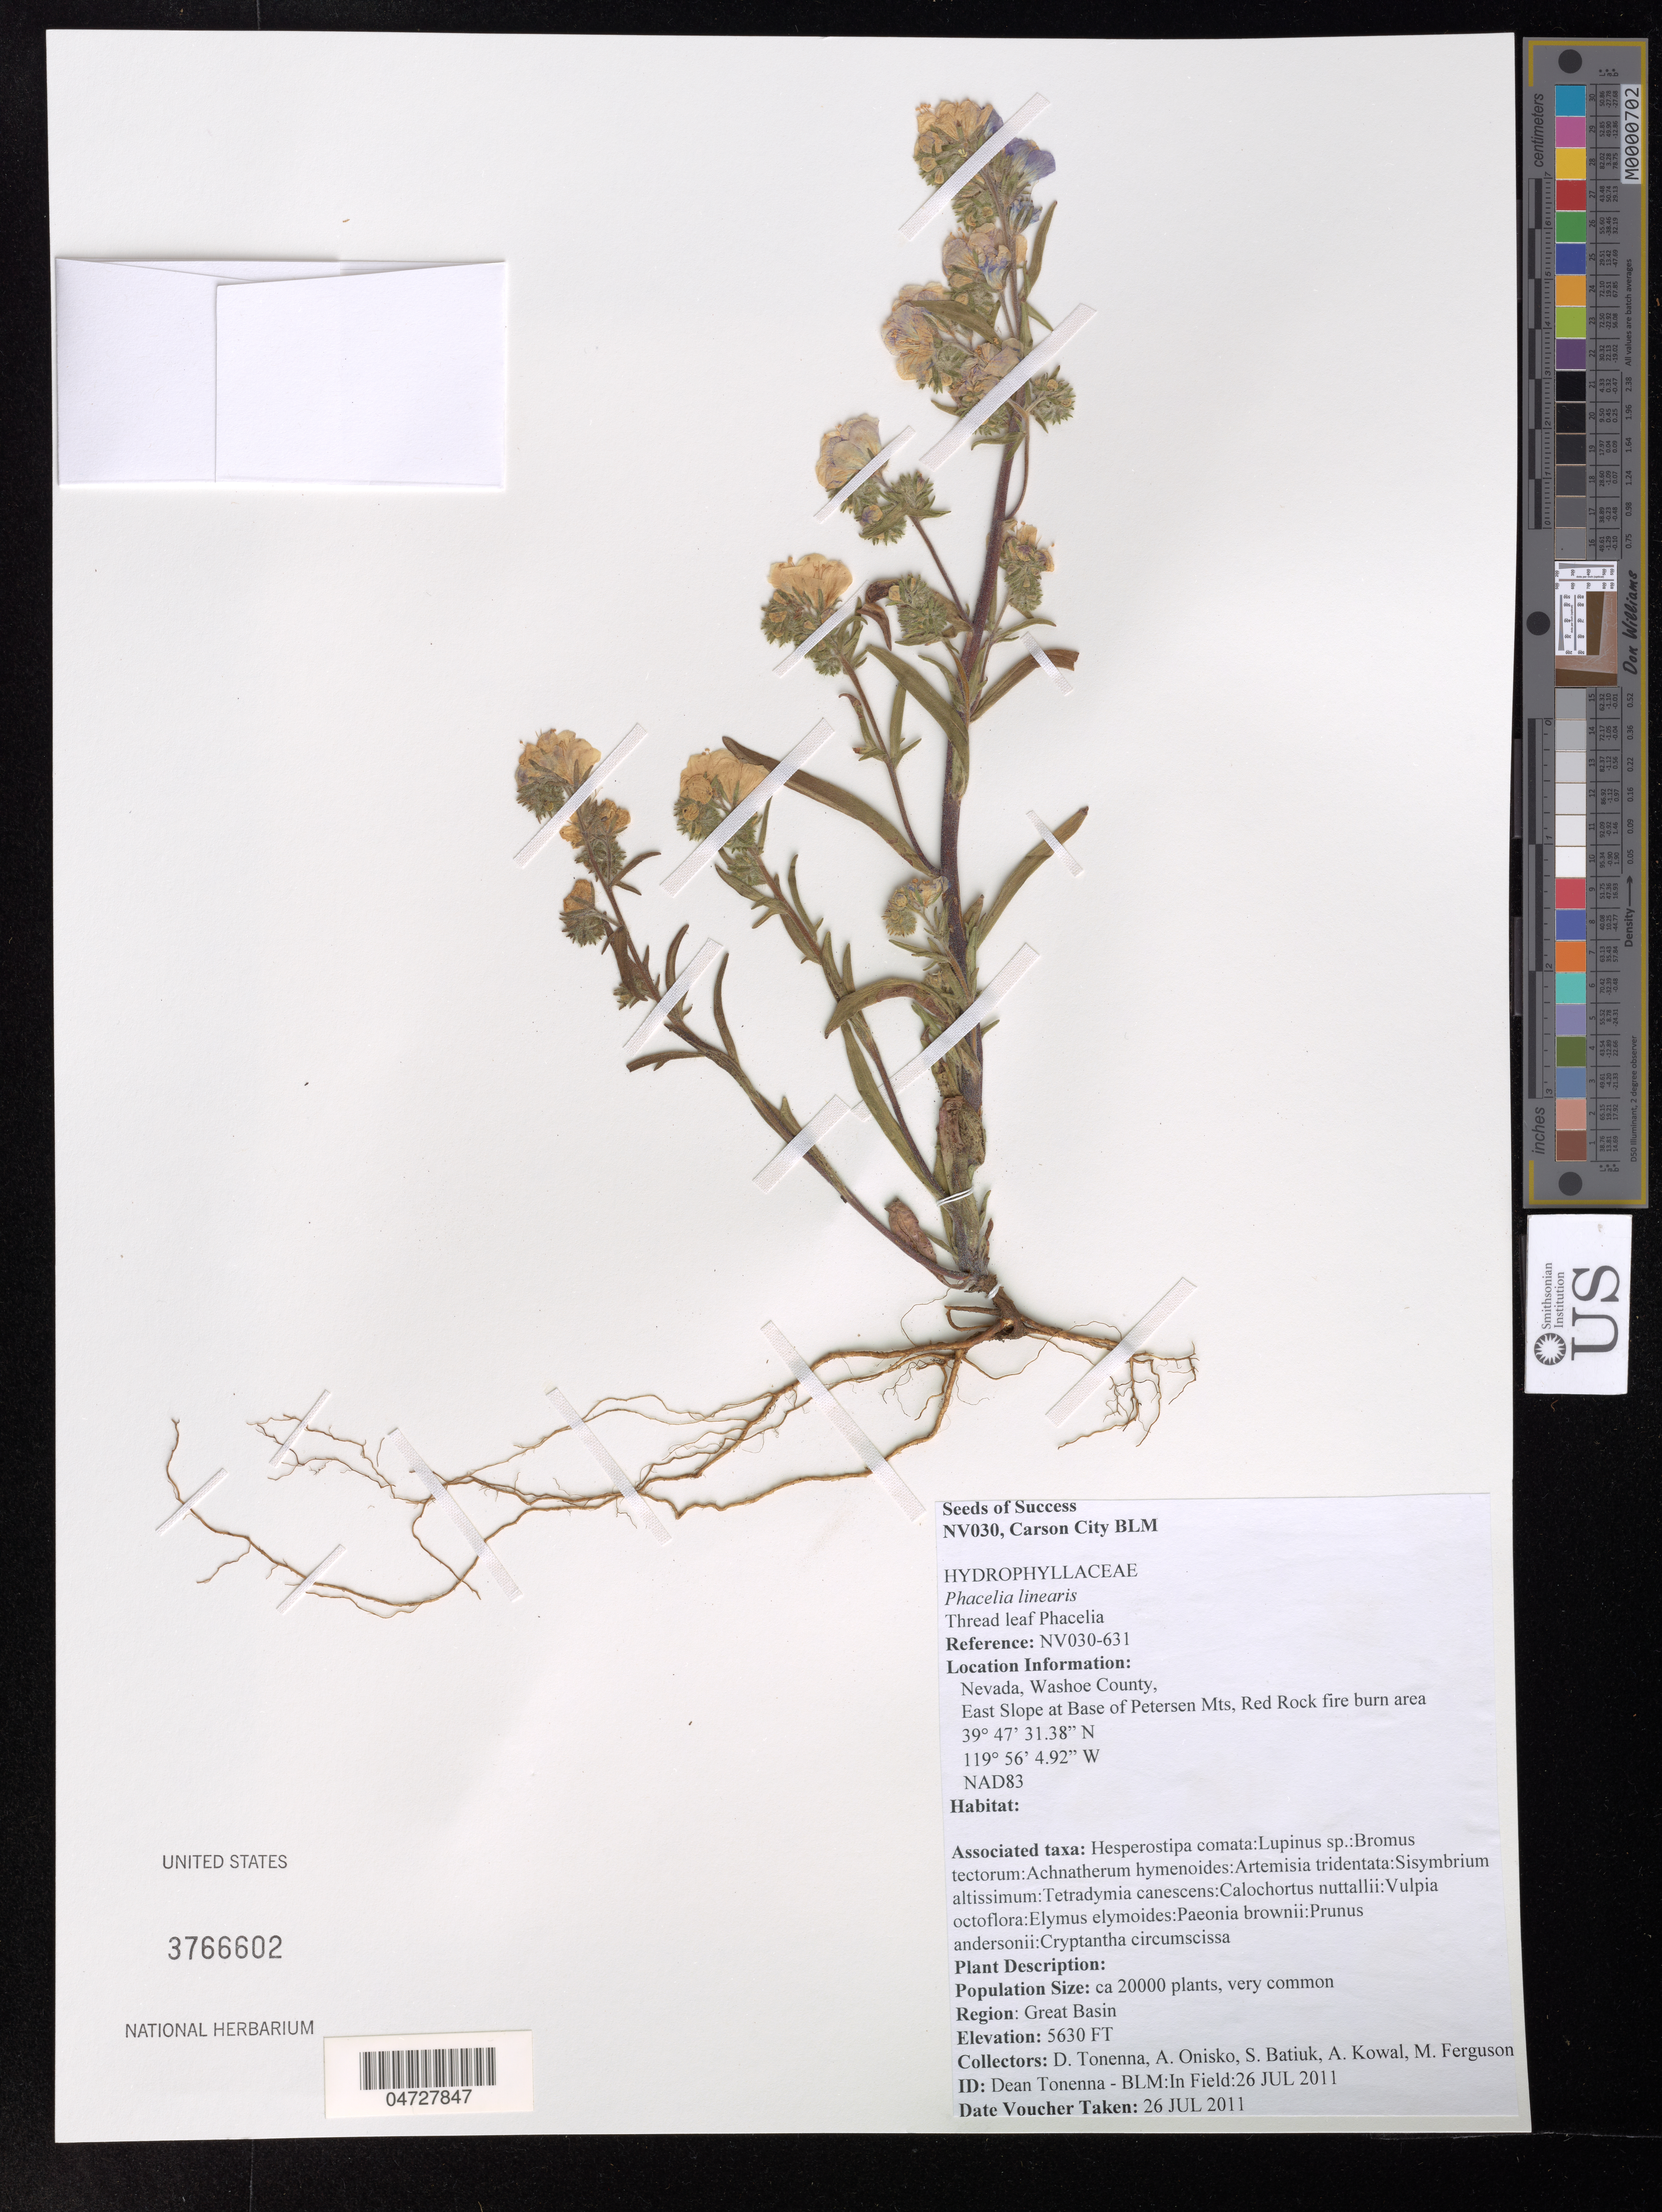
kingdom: Plantae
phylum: Tracheophyta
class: Magnoliopsida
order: Boraginales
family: Hydrophyllaceae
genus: Phacelia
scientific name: Phacelia linearis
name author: (Pursh) Holz.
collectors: D. Tonenna, A. Onisko, S. Batiuk & A. Kowal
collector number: NV030-631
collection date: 2011-07-26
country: United States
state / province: Nevada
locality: Washoe County, East Slope at Base of Petersen Mts, Red Rock fire burn area. Region: Great Basin.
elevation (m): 1716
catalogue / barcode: US 3766602